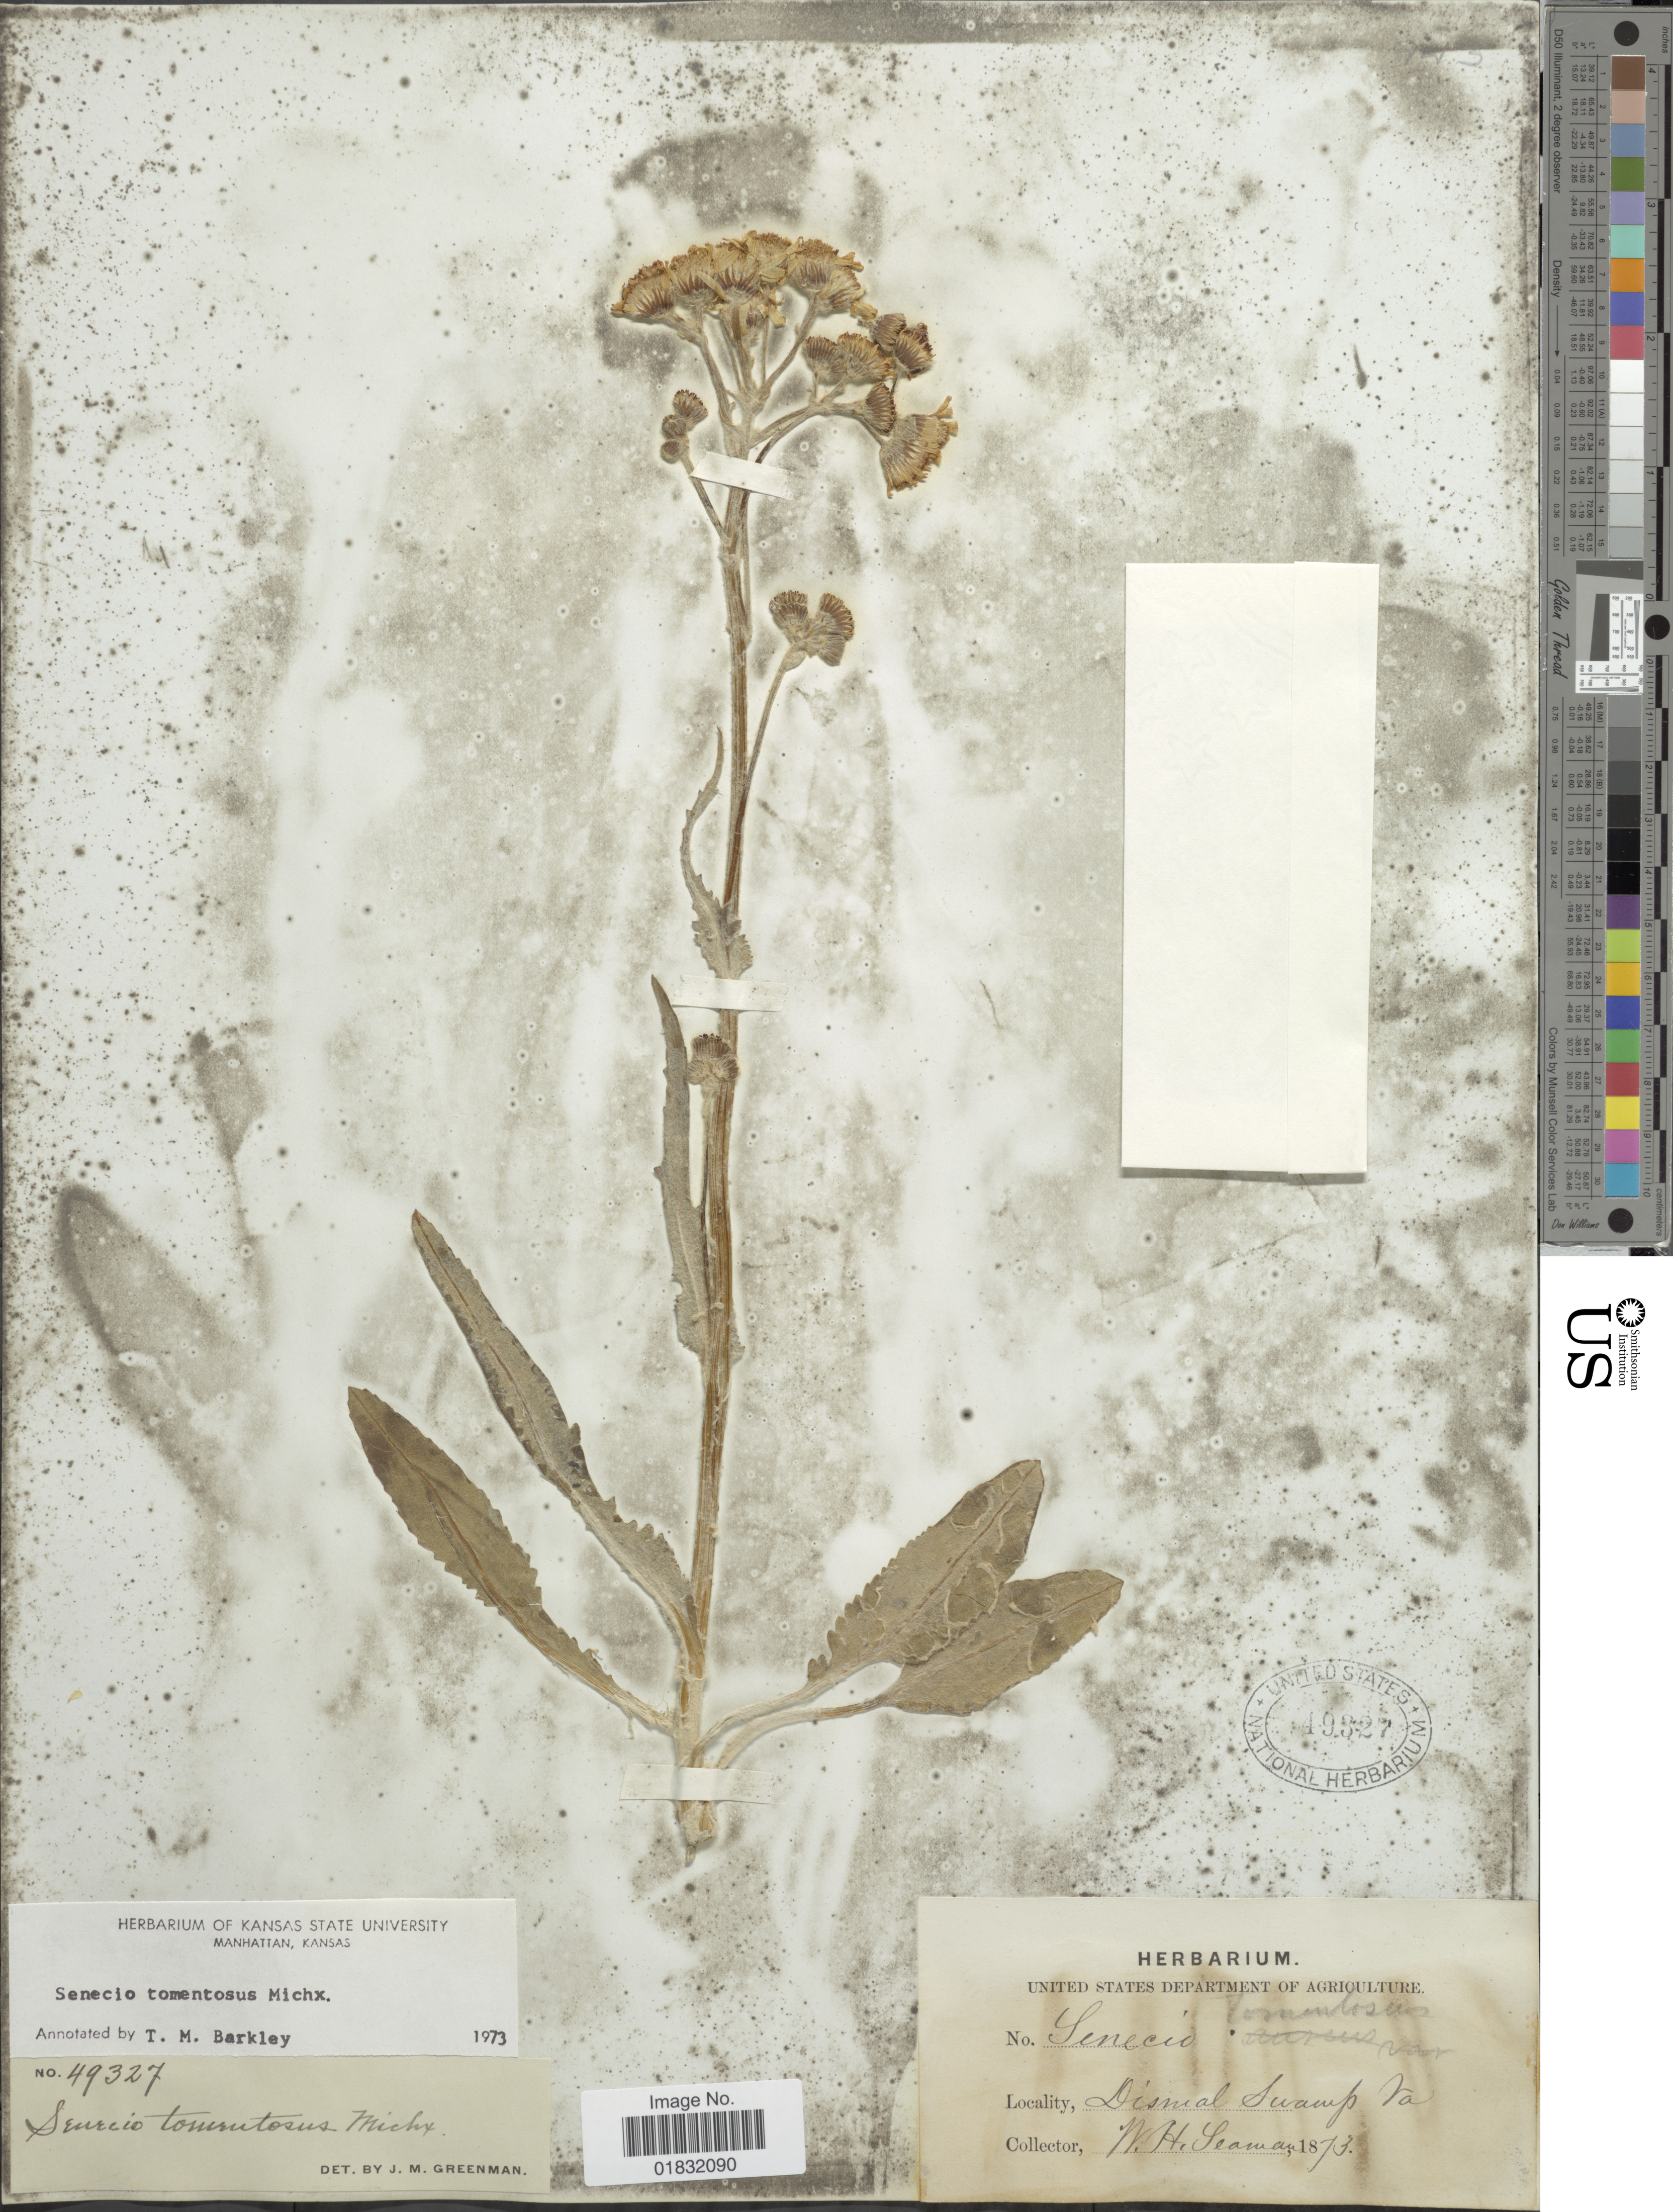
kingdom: Plantae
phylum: Tracheophyta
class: Magnoliopsida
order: Asterales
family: Asteraceae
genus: Packera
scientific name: Packera dubia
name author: (Spreng.) Trock & Mabb.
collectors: W. Seaman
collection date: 1873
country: United States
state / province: Virginia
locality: Dismal Swamp, Va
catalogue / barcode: US 49327